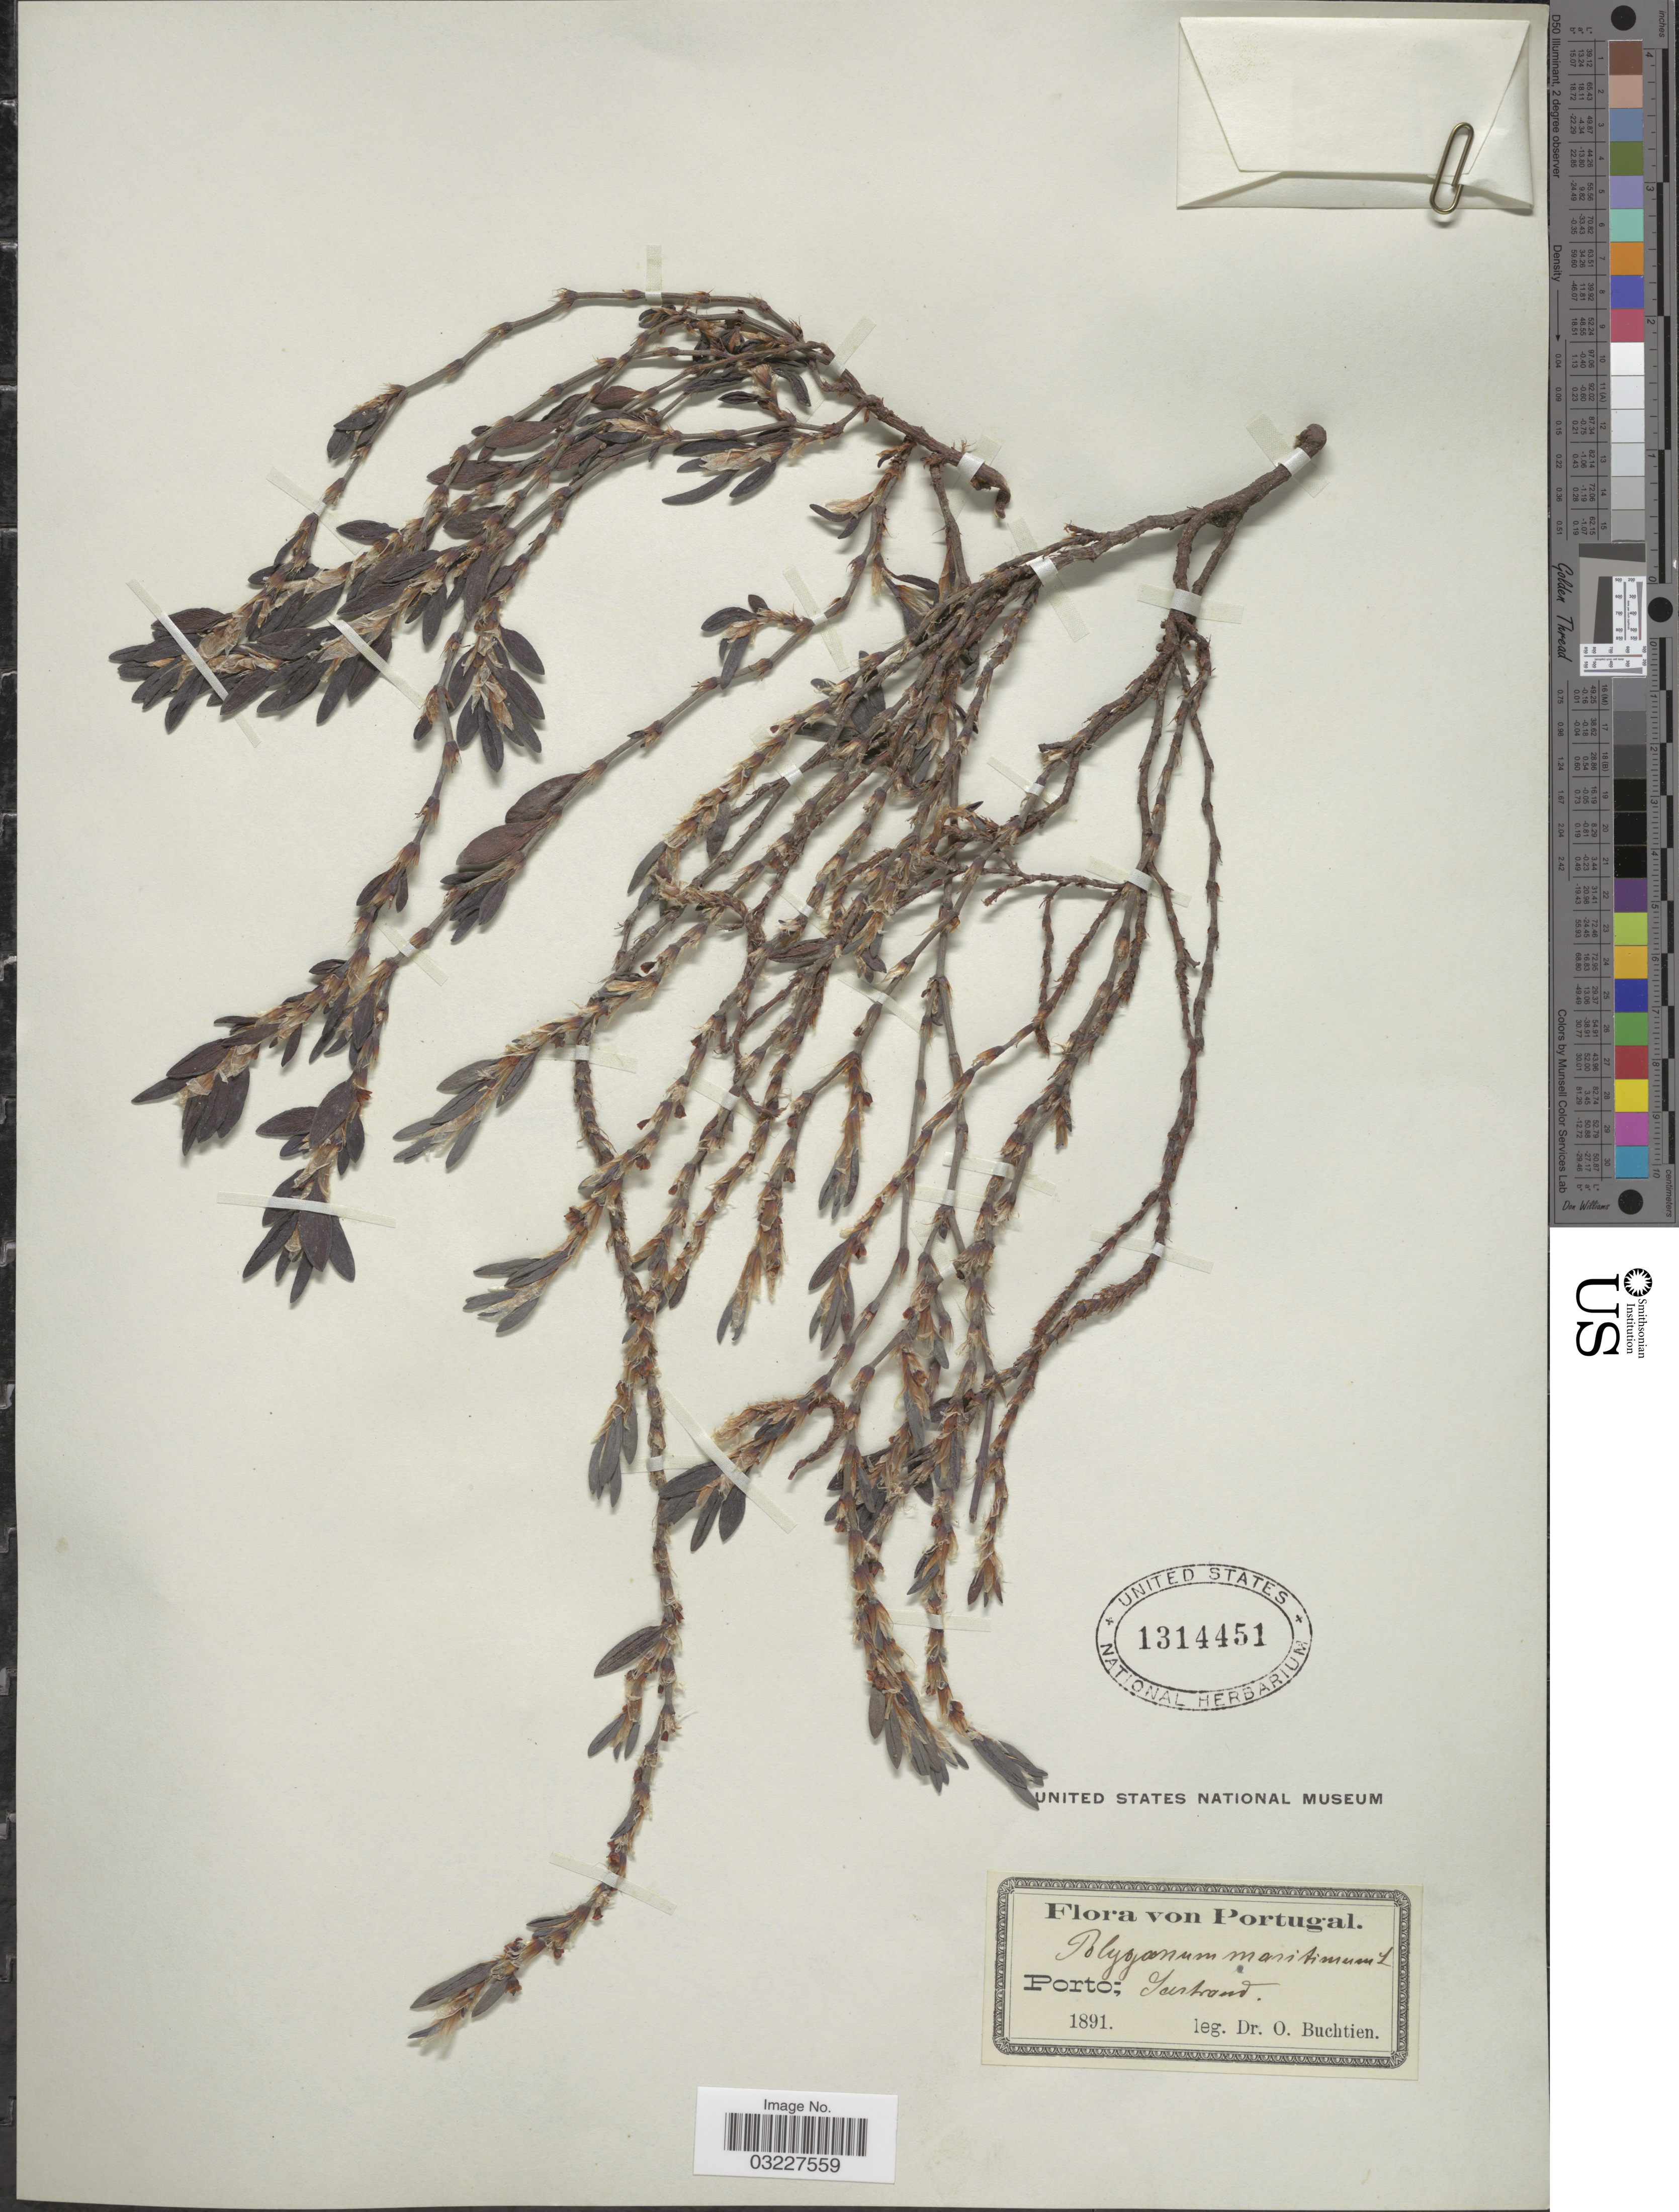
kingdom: Plantae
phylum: Tracheophyta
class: Magnoliopsida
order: Caryophyllales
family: Polygonaceae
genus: Polygonum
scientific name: Polygonum maritimum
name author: L.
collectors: O. Buchtien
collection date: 1891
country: Portugal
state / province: Porto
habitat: Seestrand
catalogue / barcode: US 1314451